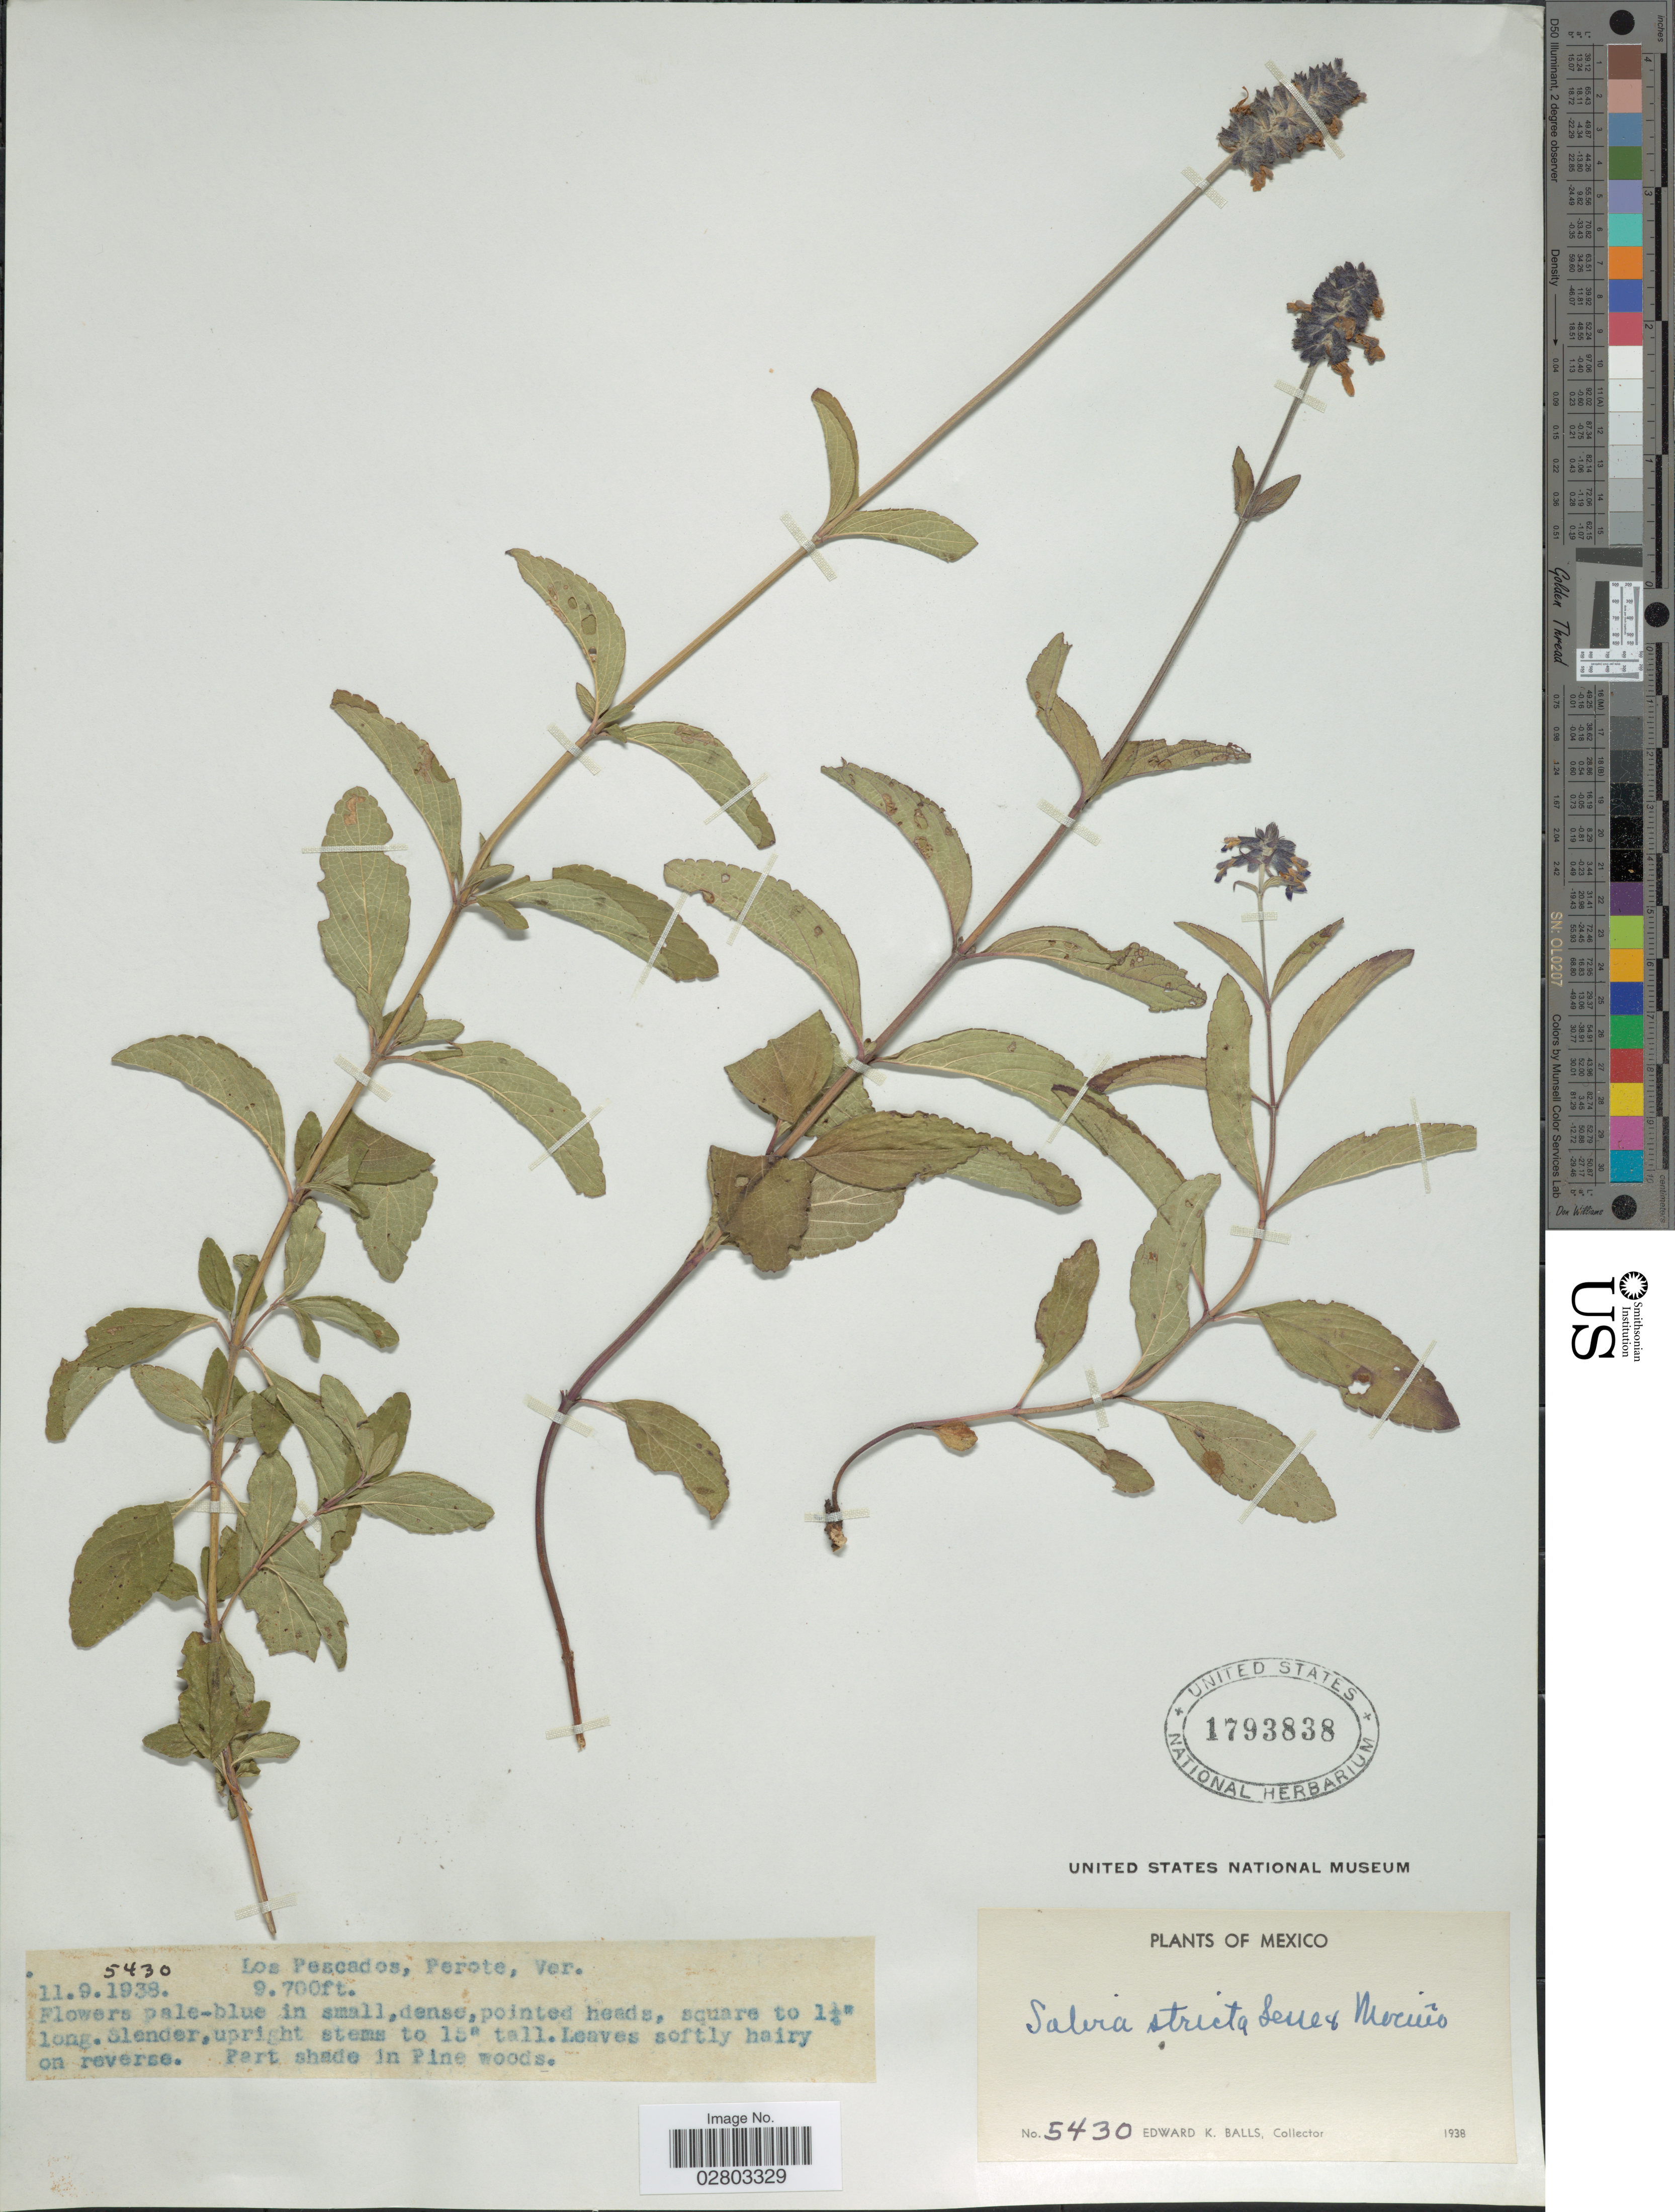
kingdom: Plantae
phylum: Tracheophyta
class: Magnoliopsida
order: Lamiales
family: Lamiaceae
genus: Salvia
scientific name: Salvia stricta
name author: Sessé & Moc.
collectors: E. K. Balls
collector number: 5430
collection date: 1938-09-11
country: Mexico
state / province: Veracruz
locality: Los Pescados, Perote, Ver.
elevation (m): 2957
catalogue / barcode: US 1793838